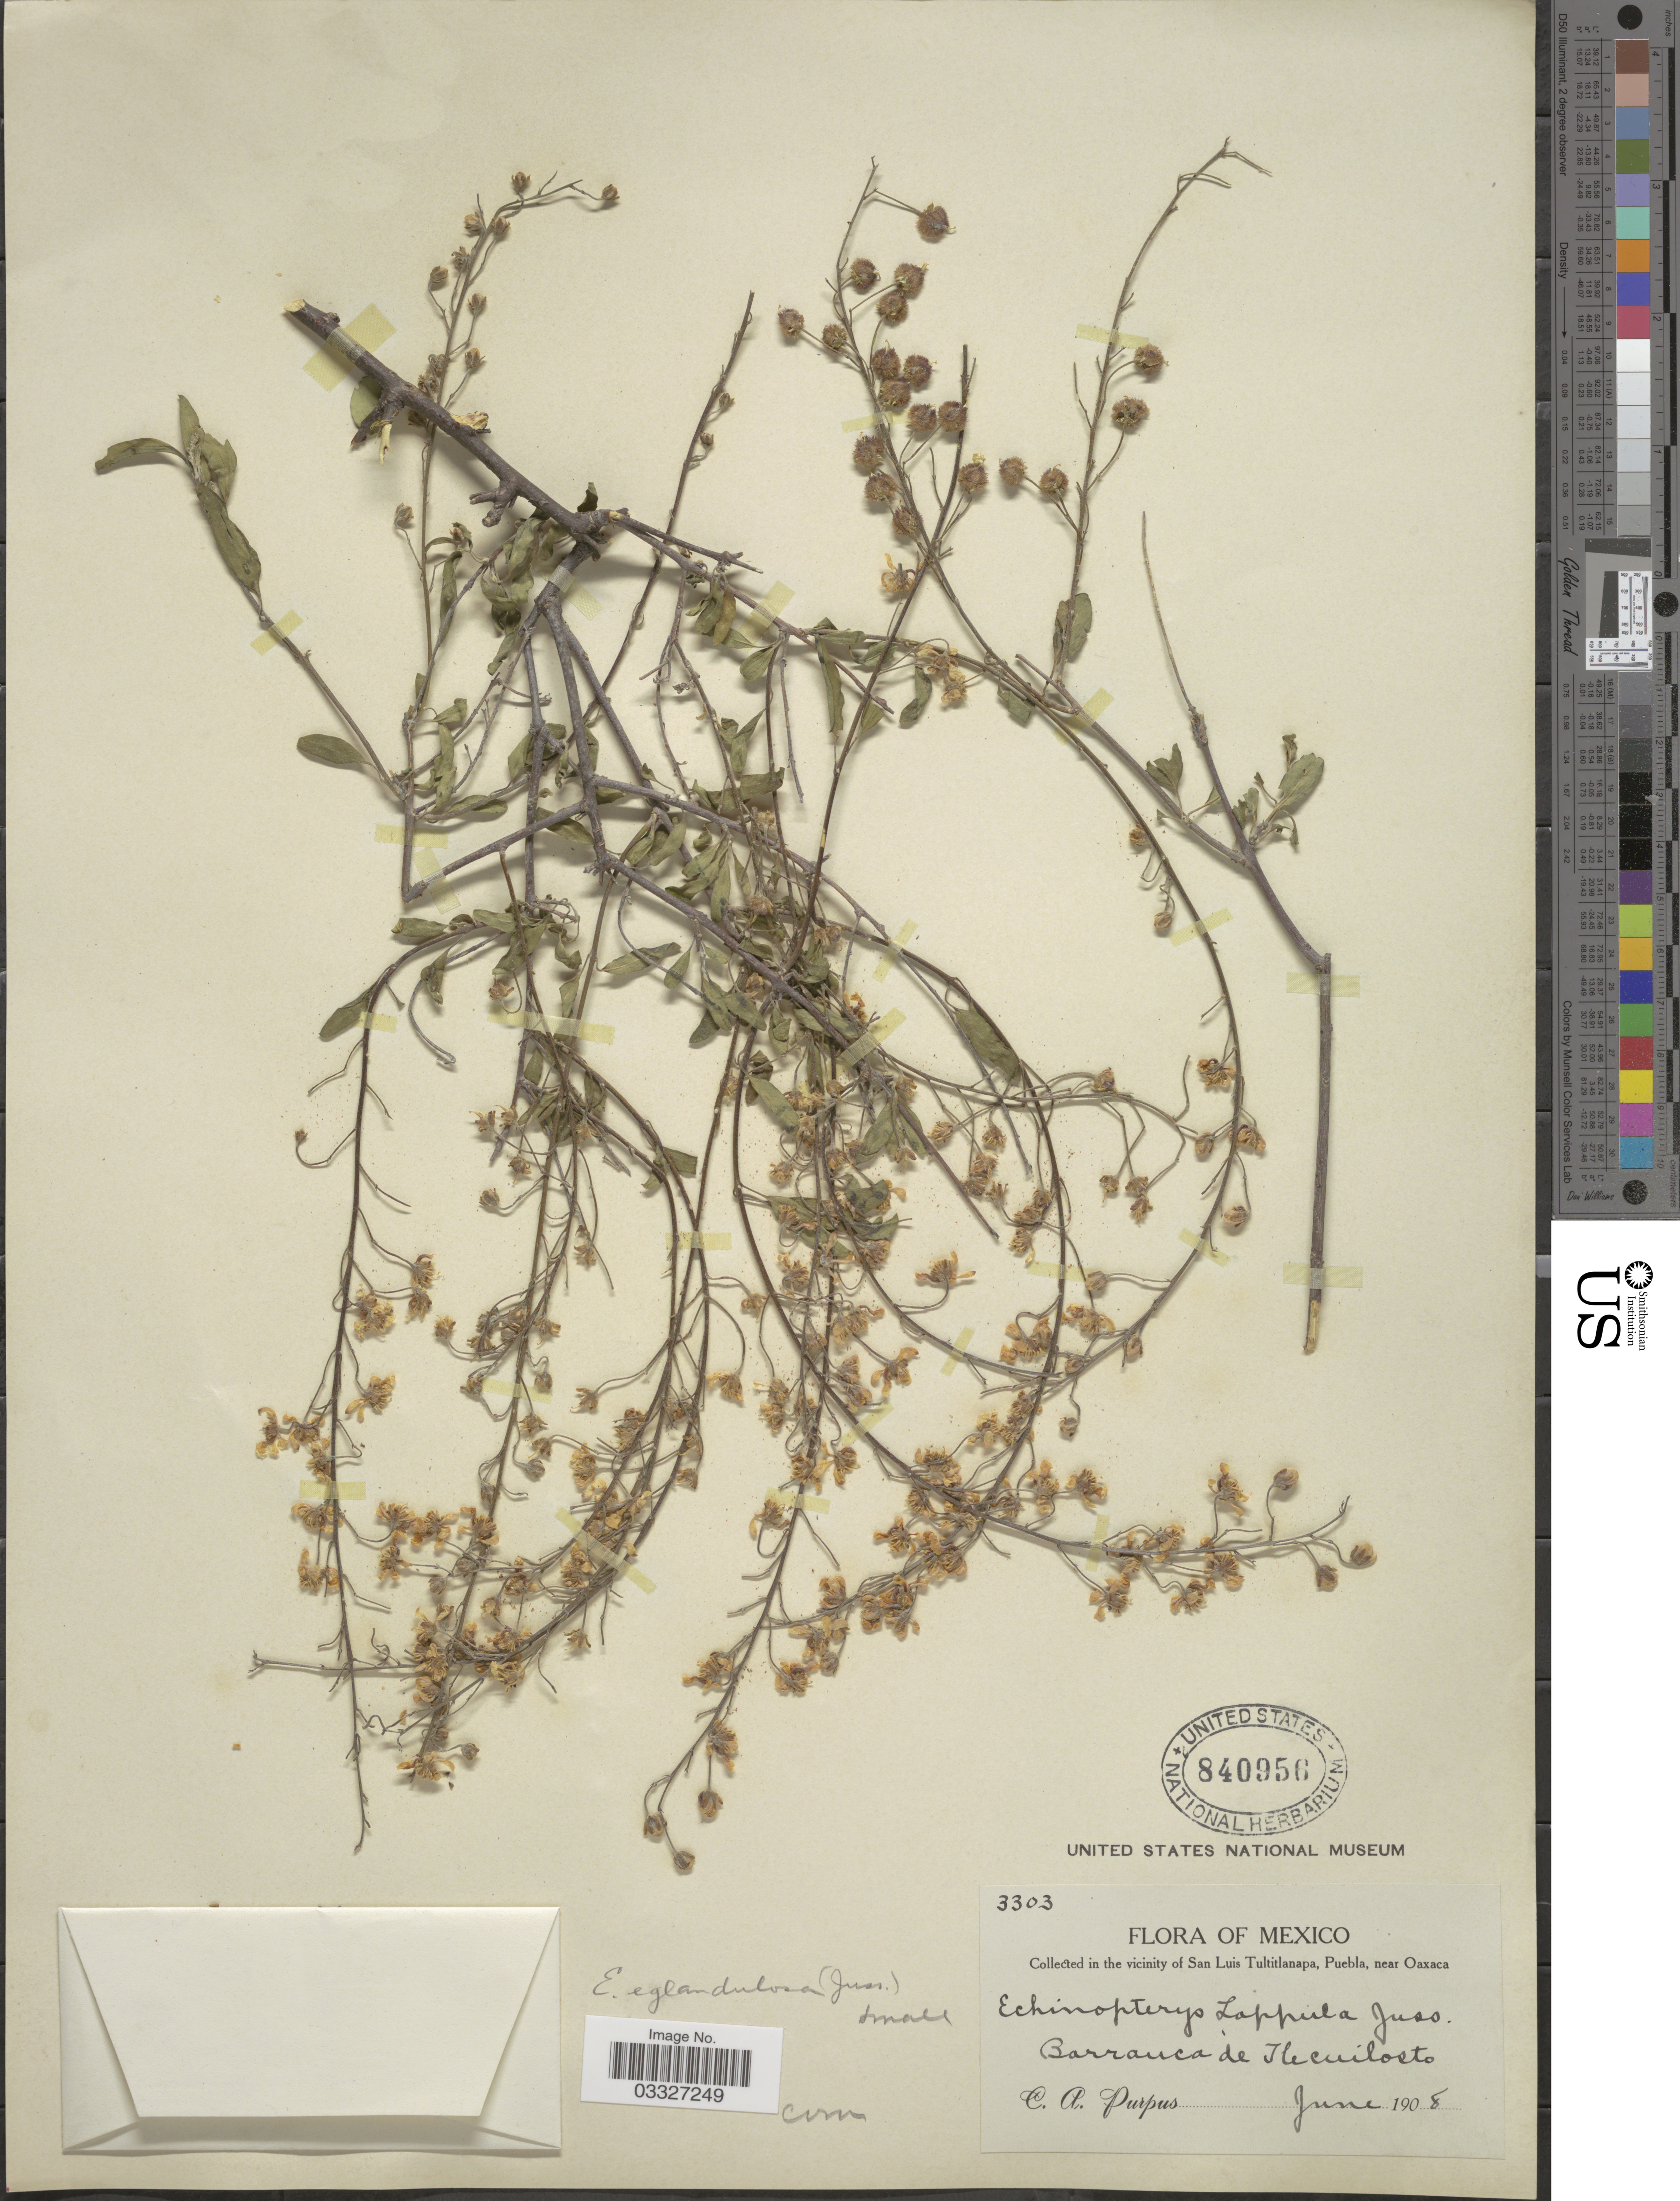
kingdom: Plantae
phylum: Tracheophyta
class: Magnoliopsida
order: Malpighiales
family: Malpighiaceae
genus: Echinopterys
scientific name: Echinopterys eglandulosa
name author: (A. Juss.) Small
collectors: C. A. Purpus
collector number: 3303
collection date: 1908-06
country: Mexico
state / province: Puebla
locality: In the vicinity of San Luis Tultitlanapa, near Oaxaca. Barranca de Tlacuilosto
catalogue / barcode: US 840956